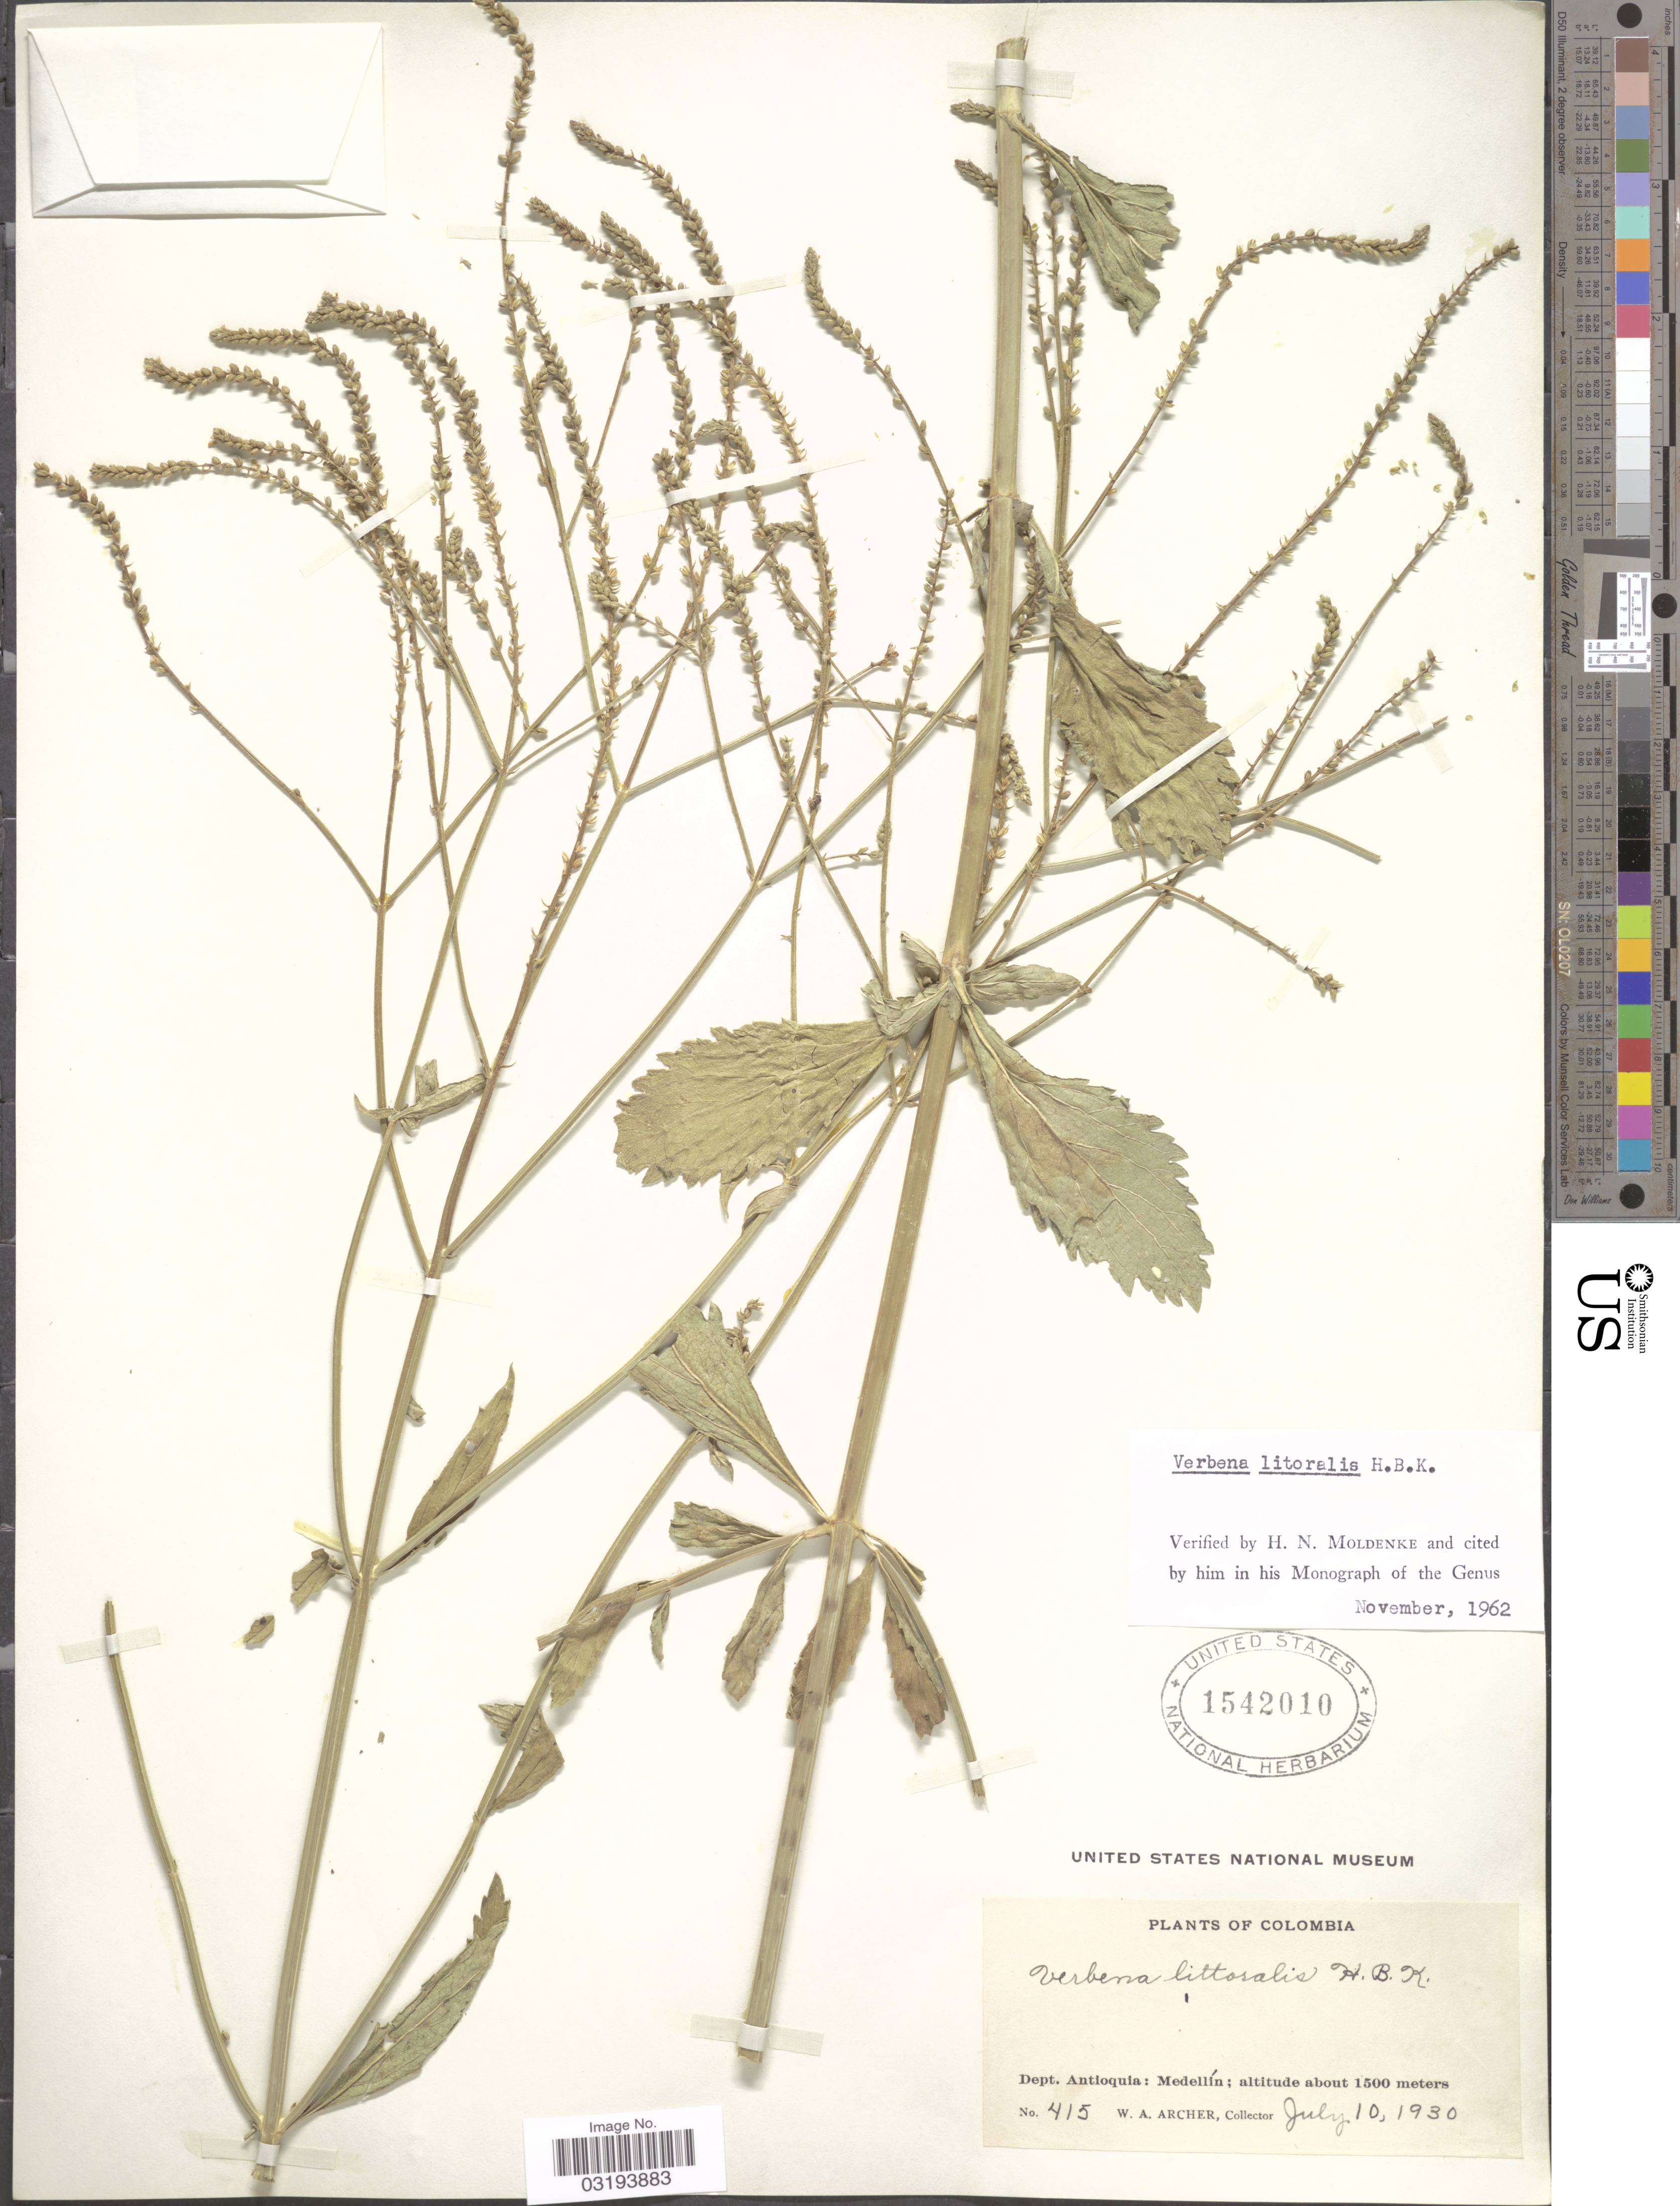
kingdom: Plantae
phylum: Tracheophyta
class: Magnoliopsida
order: Lamiales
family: Verbenaceae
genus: Verbena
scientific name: Verbena litoralis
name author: Kunth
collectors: W. Archer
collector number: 415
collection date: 1930-07-10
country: Colombia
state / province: Antioquia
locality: Dept. Antioquia: Medellín.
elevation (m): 1500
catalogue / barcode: US 1542010